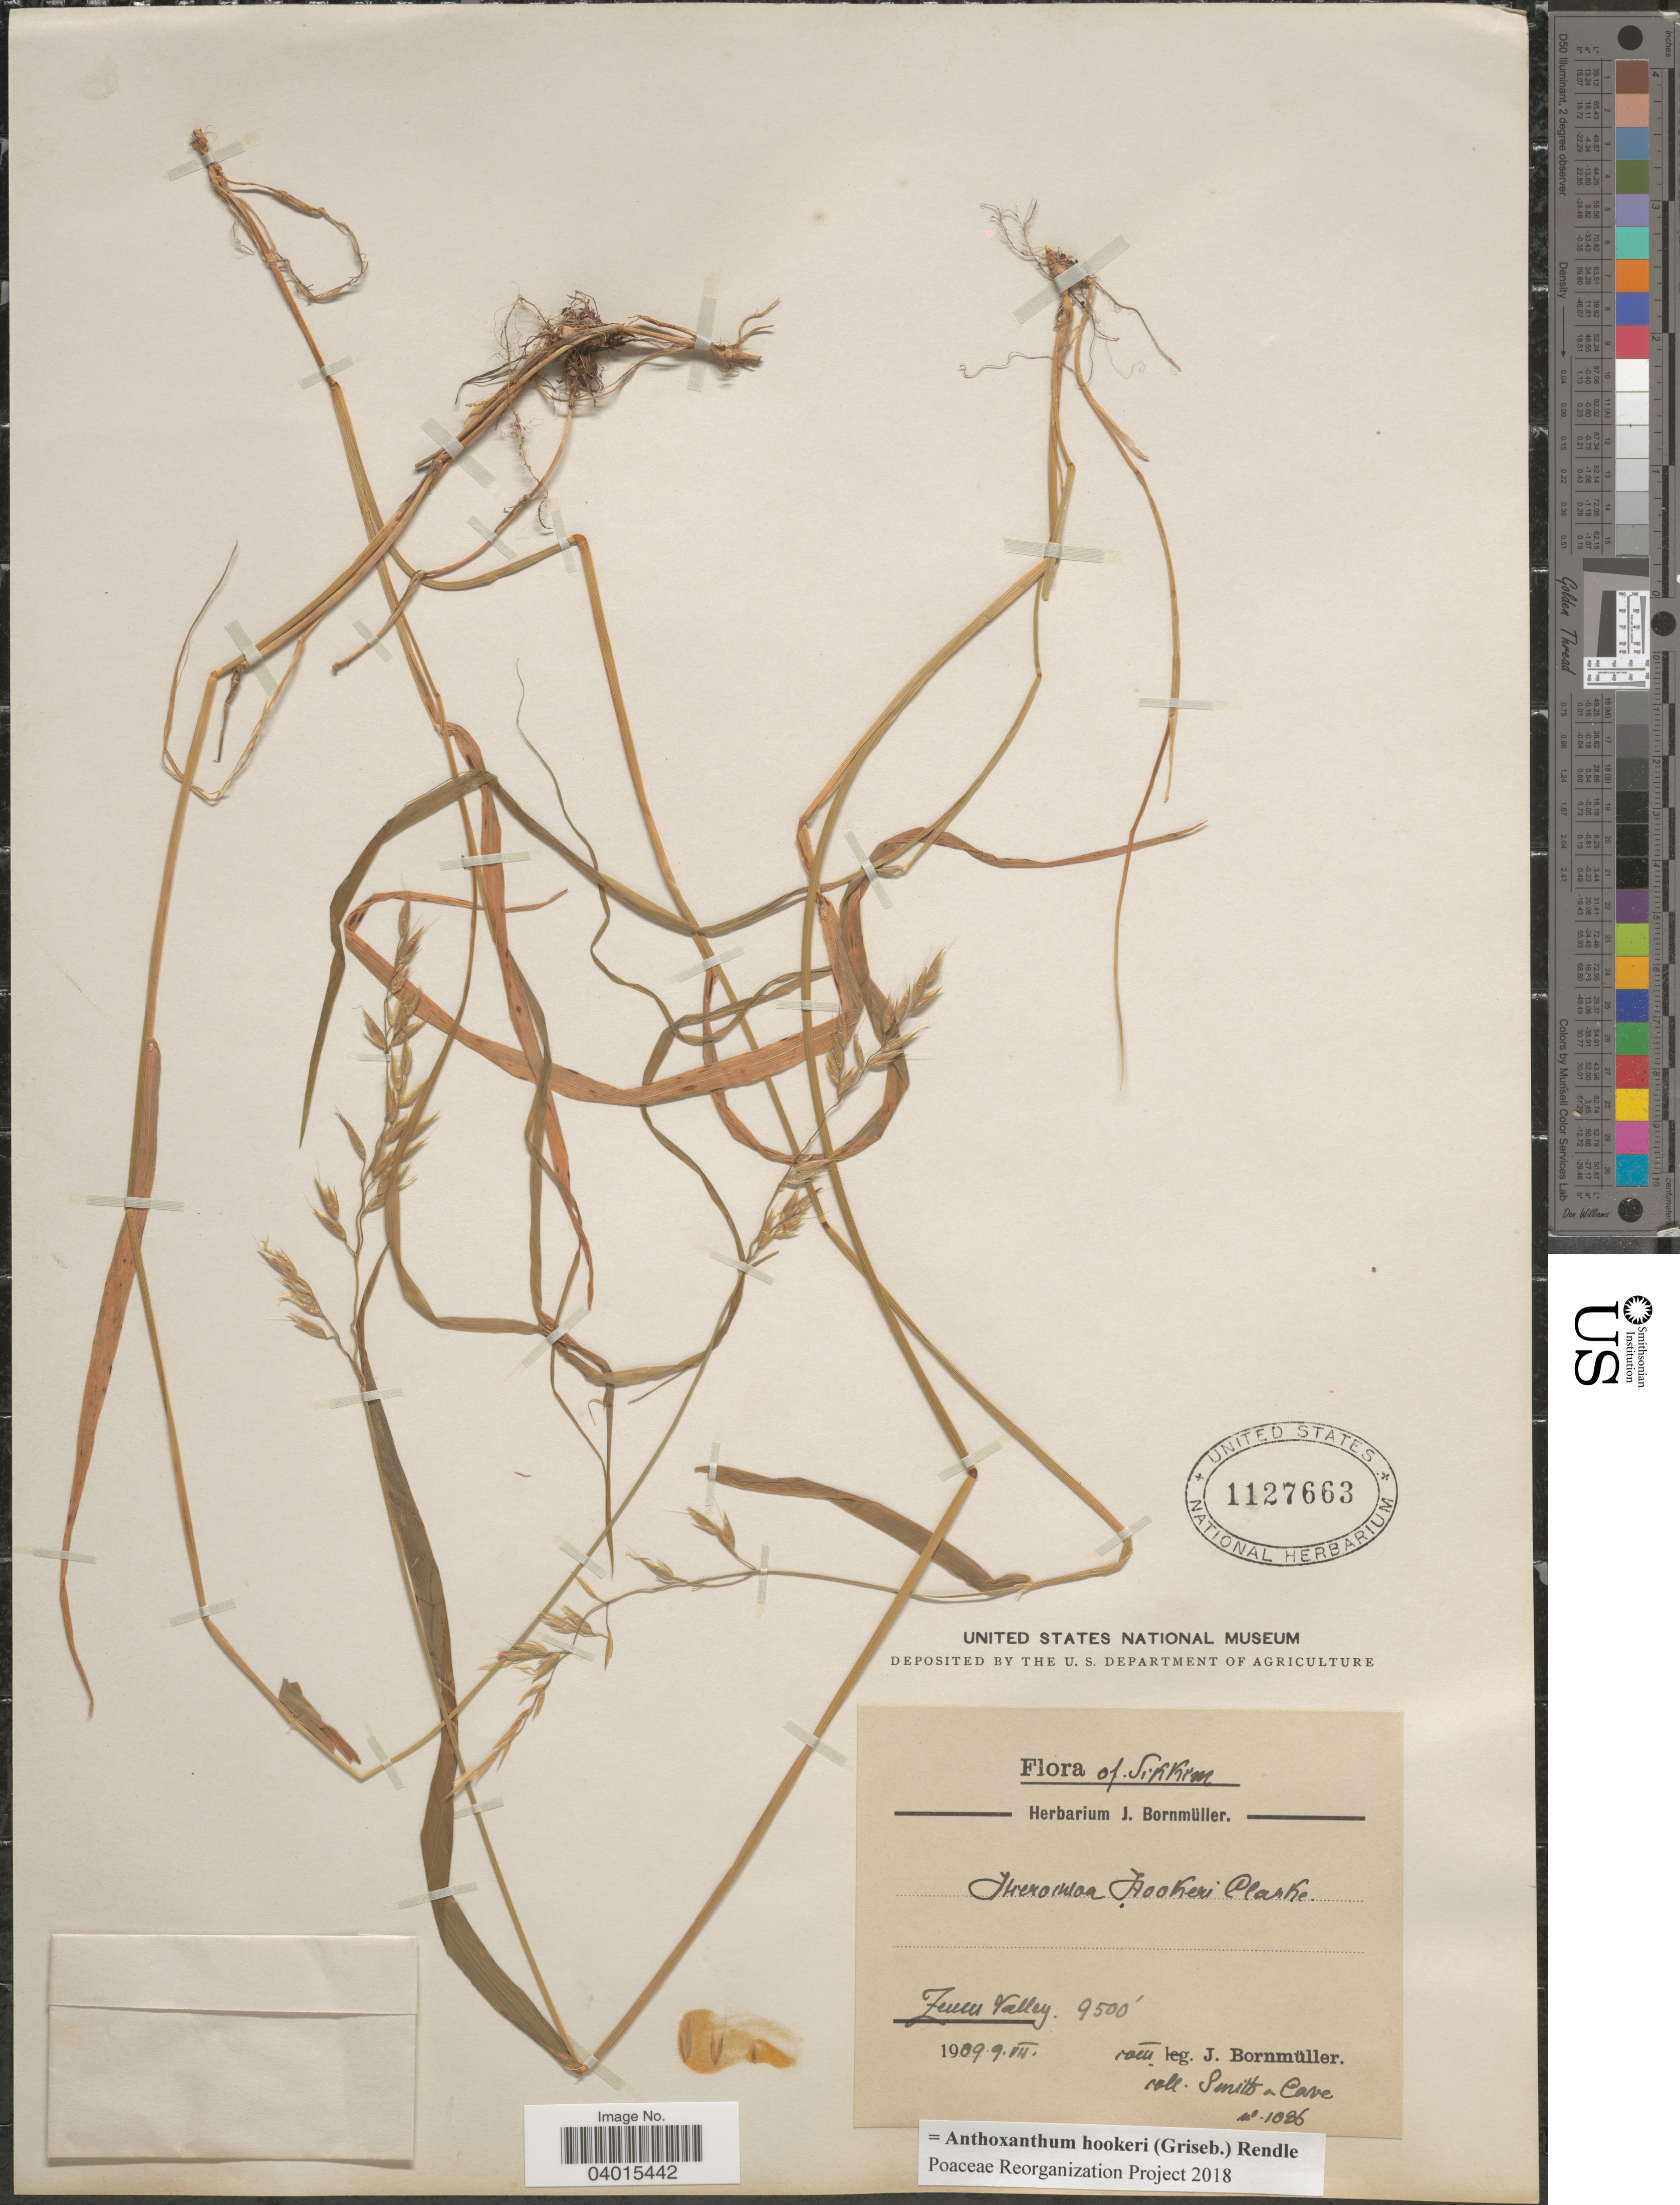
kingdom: Plantae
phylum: Tracheophyta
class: Liliopsida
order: Poales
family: Poaceae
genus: Anthoxanthum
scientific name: Anthoxanthum hookeri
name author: (Griseb.) Rendle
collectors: -- Smith & Cave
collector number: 1086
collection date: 1909-07-09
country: India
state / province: Sikkim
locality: Zemu Valley.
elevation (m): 2896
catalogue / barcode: US 1127663